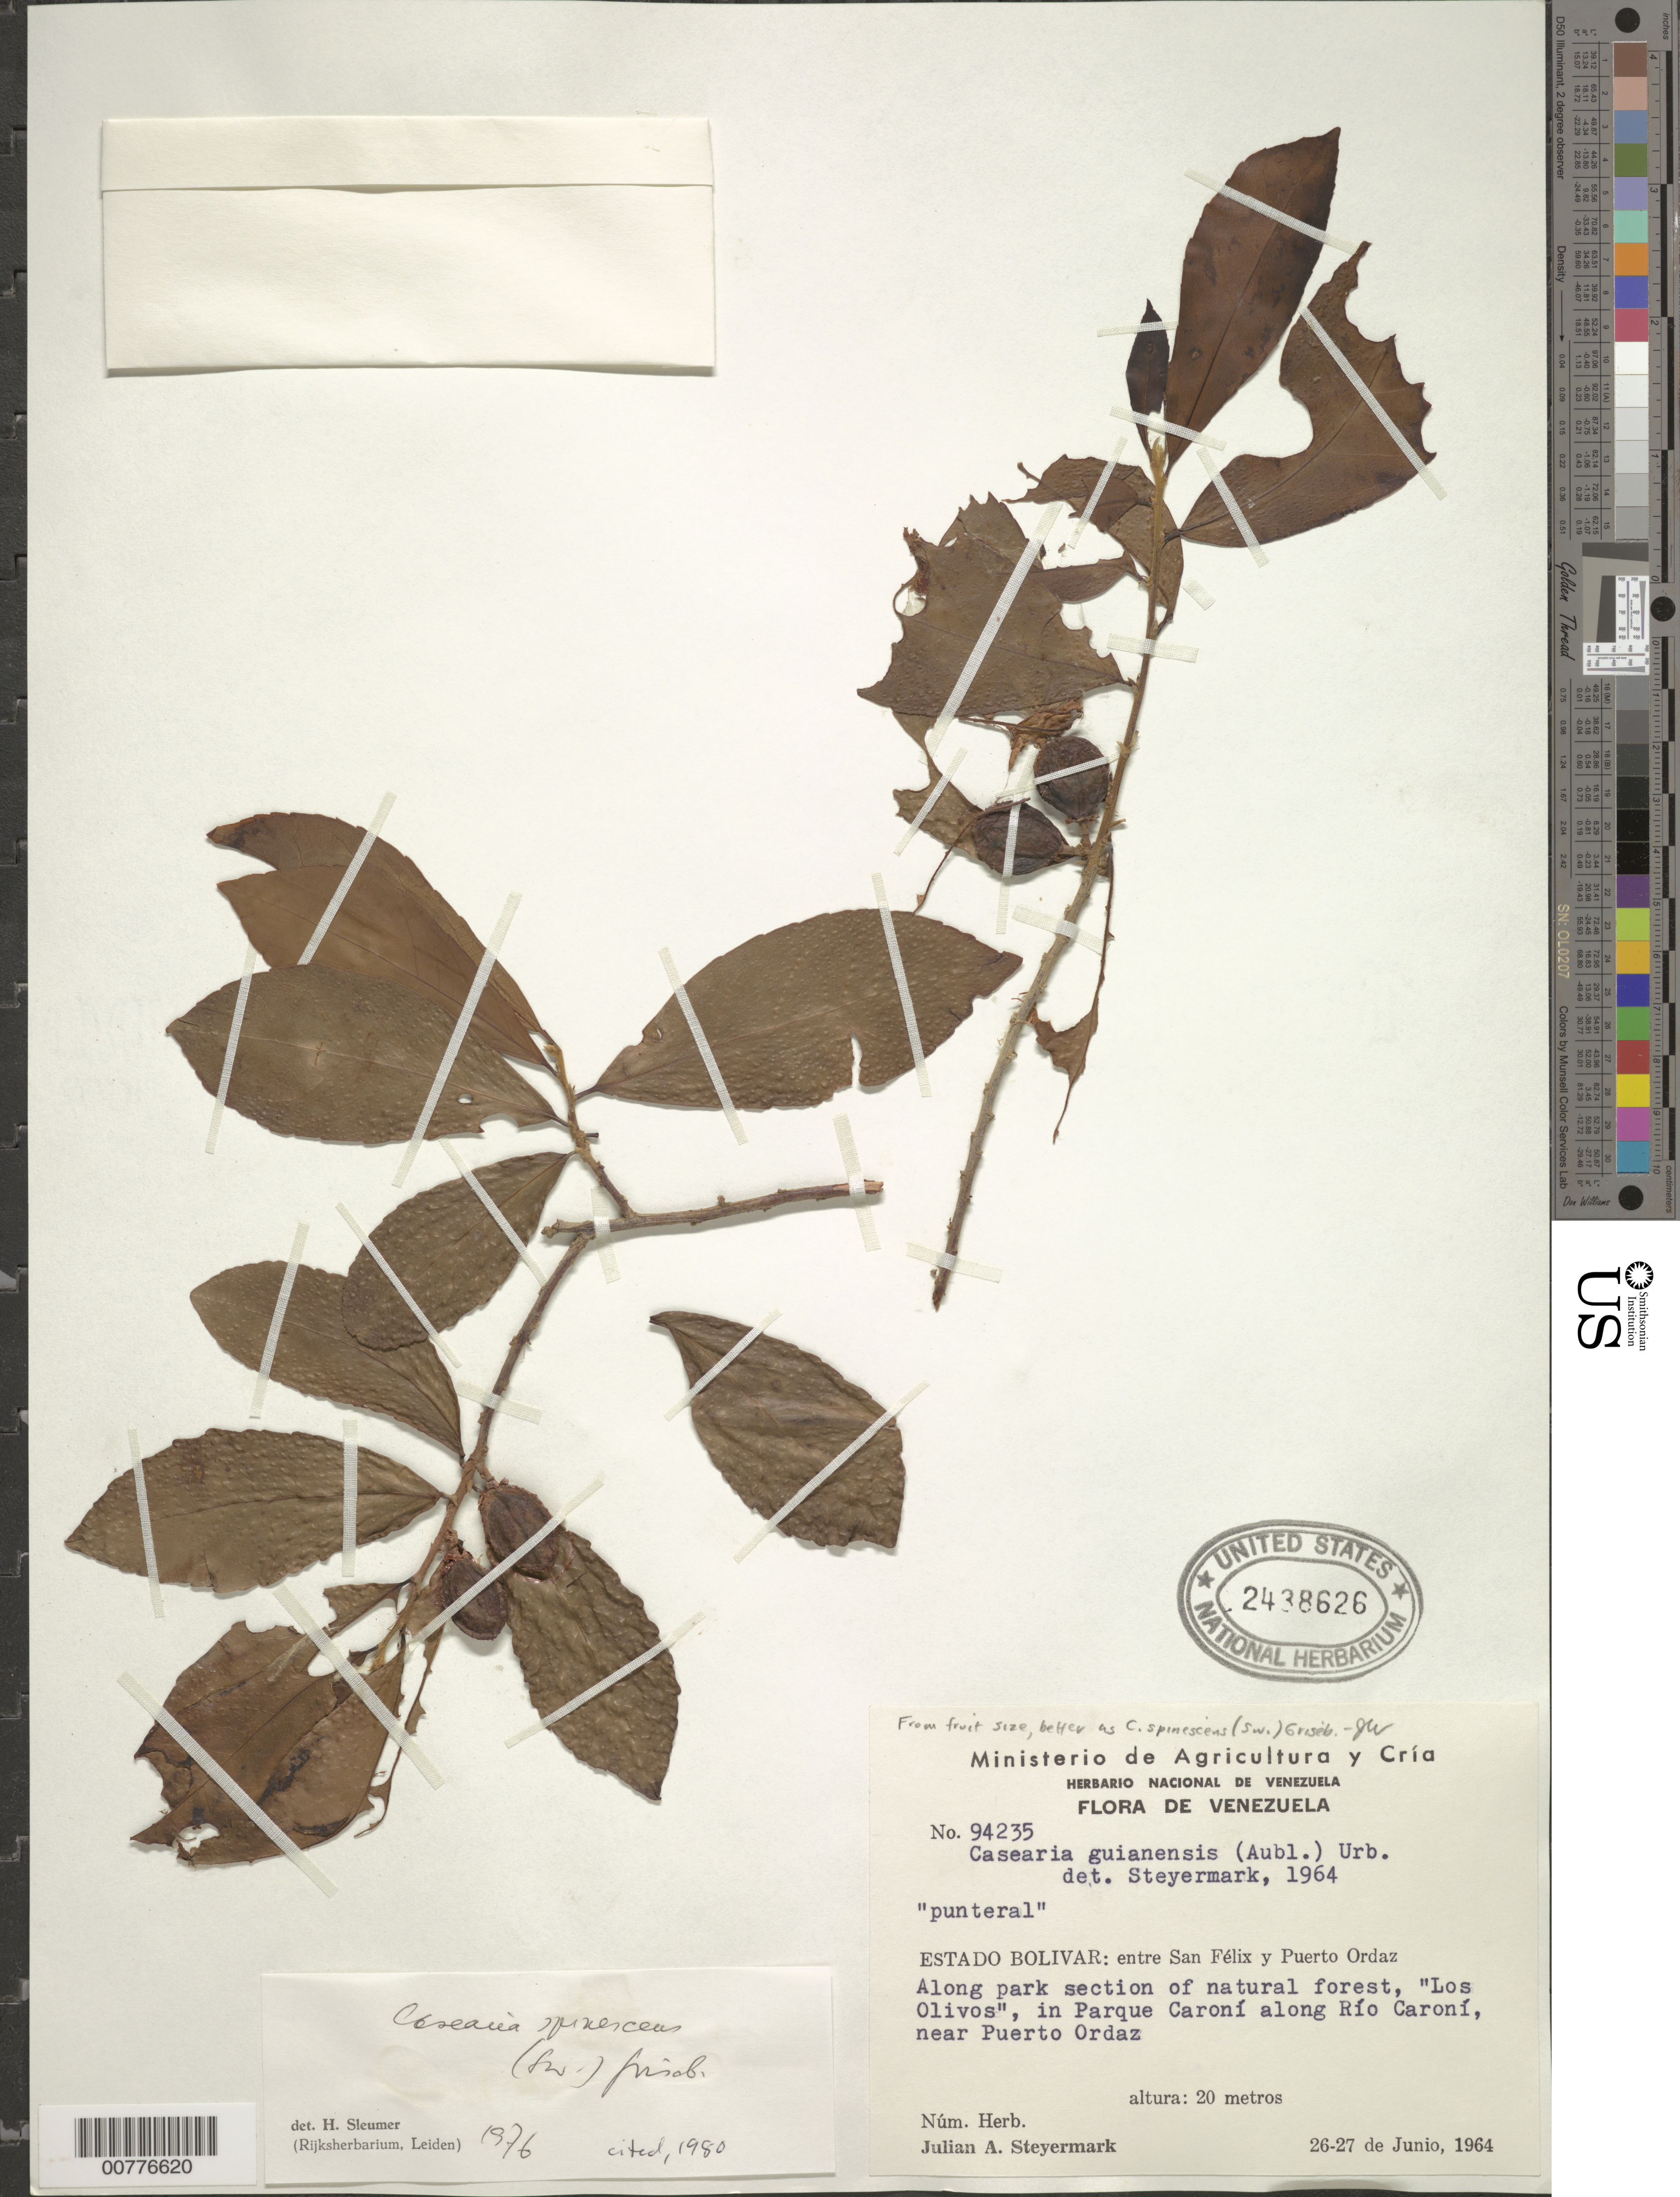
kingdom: Plantae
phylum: Tracheophyta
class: Magnoliopsida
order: Malpighiales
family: Salicaceae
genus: Casearia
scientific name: Casearia spinescens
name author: (Sw.) Griseb.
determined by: Sleumer, H. O.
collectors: J. Steyermark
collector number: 94235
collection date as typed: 26-Jun-64 to 27-Jun-64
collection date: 1964-06-26/1964-06-27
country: Venezuela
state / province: Bolívar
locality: San Félix to Puerto Ordaz; "Los Olivos" (Olive trees), Parque Caroní along Río Caroní, near Puerto Ordaz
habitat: Along park section of natural forest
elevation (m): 20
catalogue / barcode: US 2438626